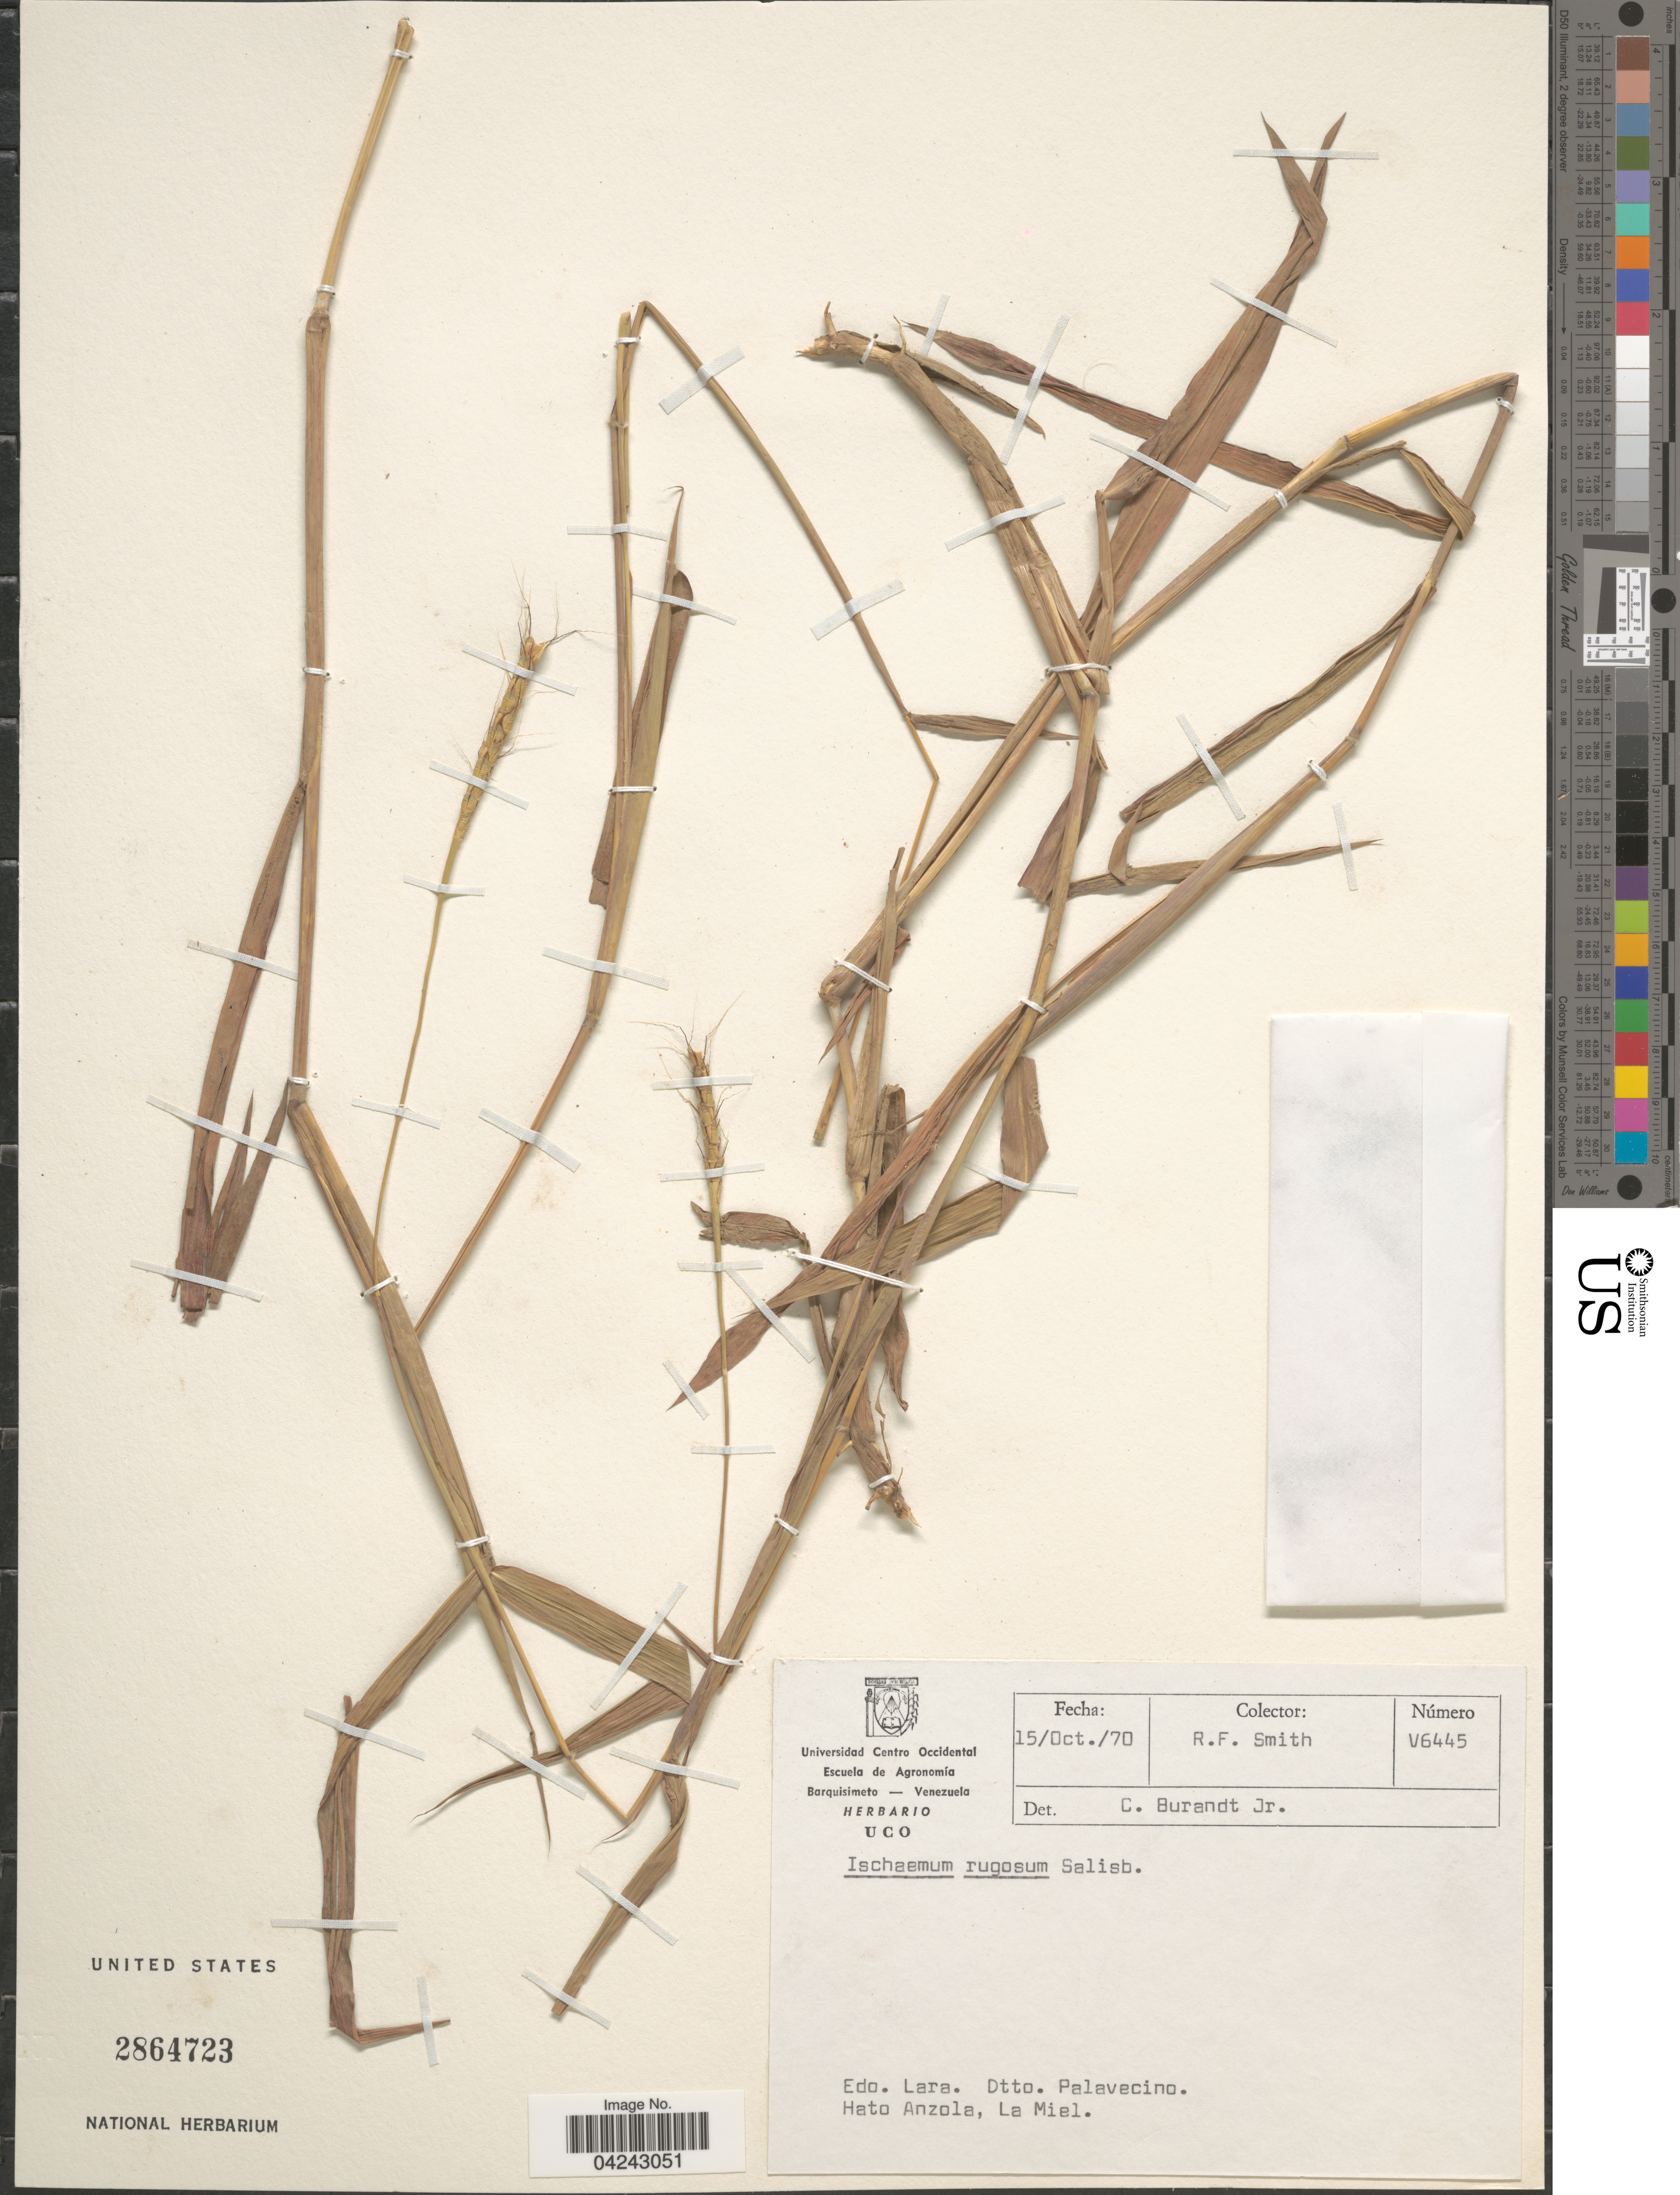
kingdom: Plantae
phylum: Tracheophyta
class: Liliopsida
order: Poales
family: Poaceae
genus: Ischaemum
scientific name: Ischaemum rugosum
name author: Salisb.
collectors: R. F. Smith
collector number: V6445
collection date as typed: Transcribed d/m/y: 15/10/70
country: Venezuela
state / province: Lara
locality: Dtto. Palavecino. Hato Anzola, La Miel.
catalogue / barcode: US 2864723